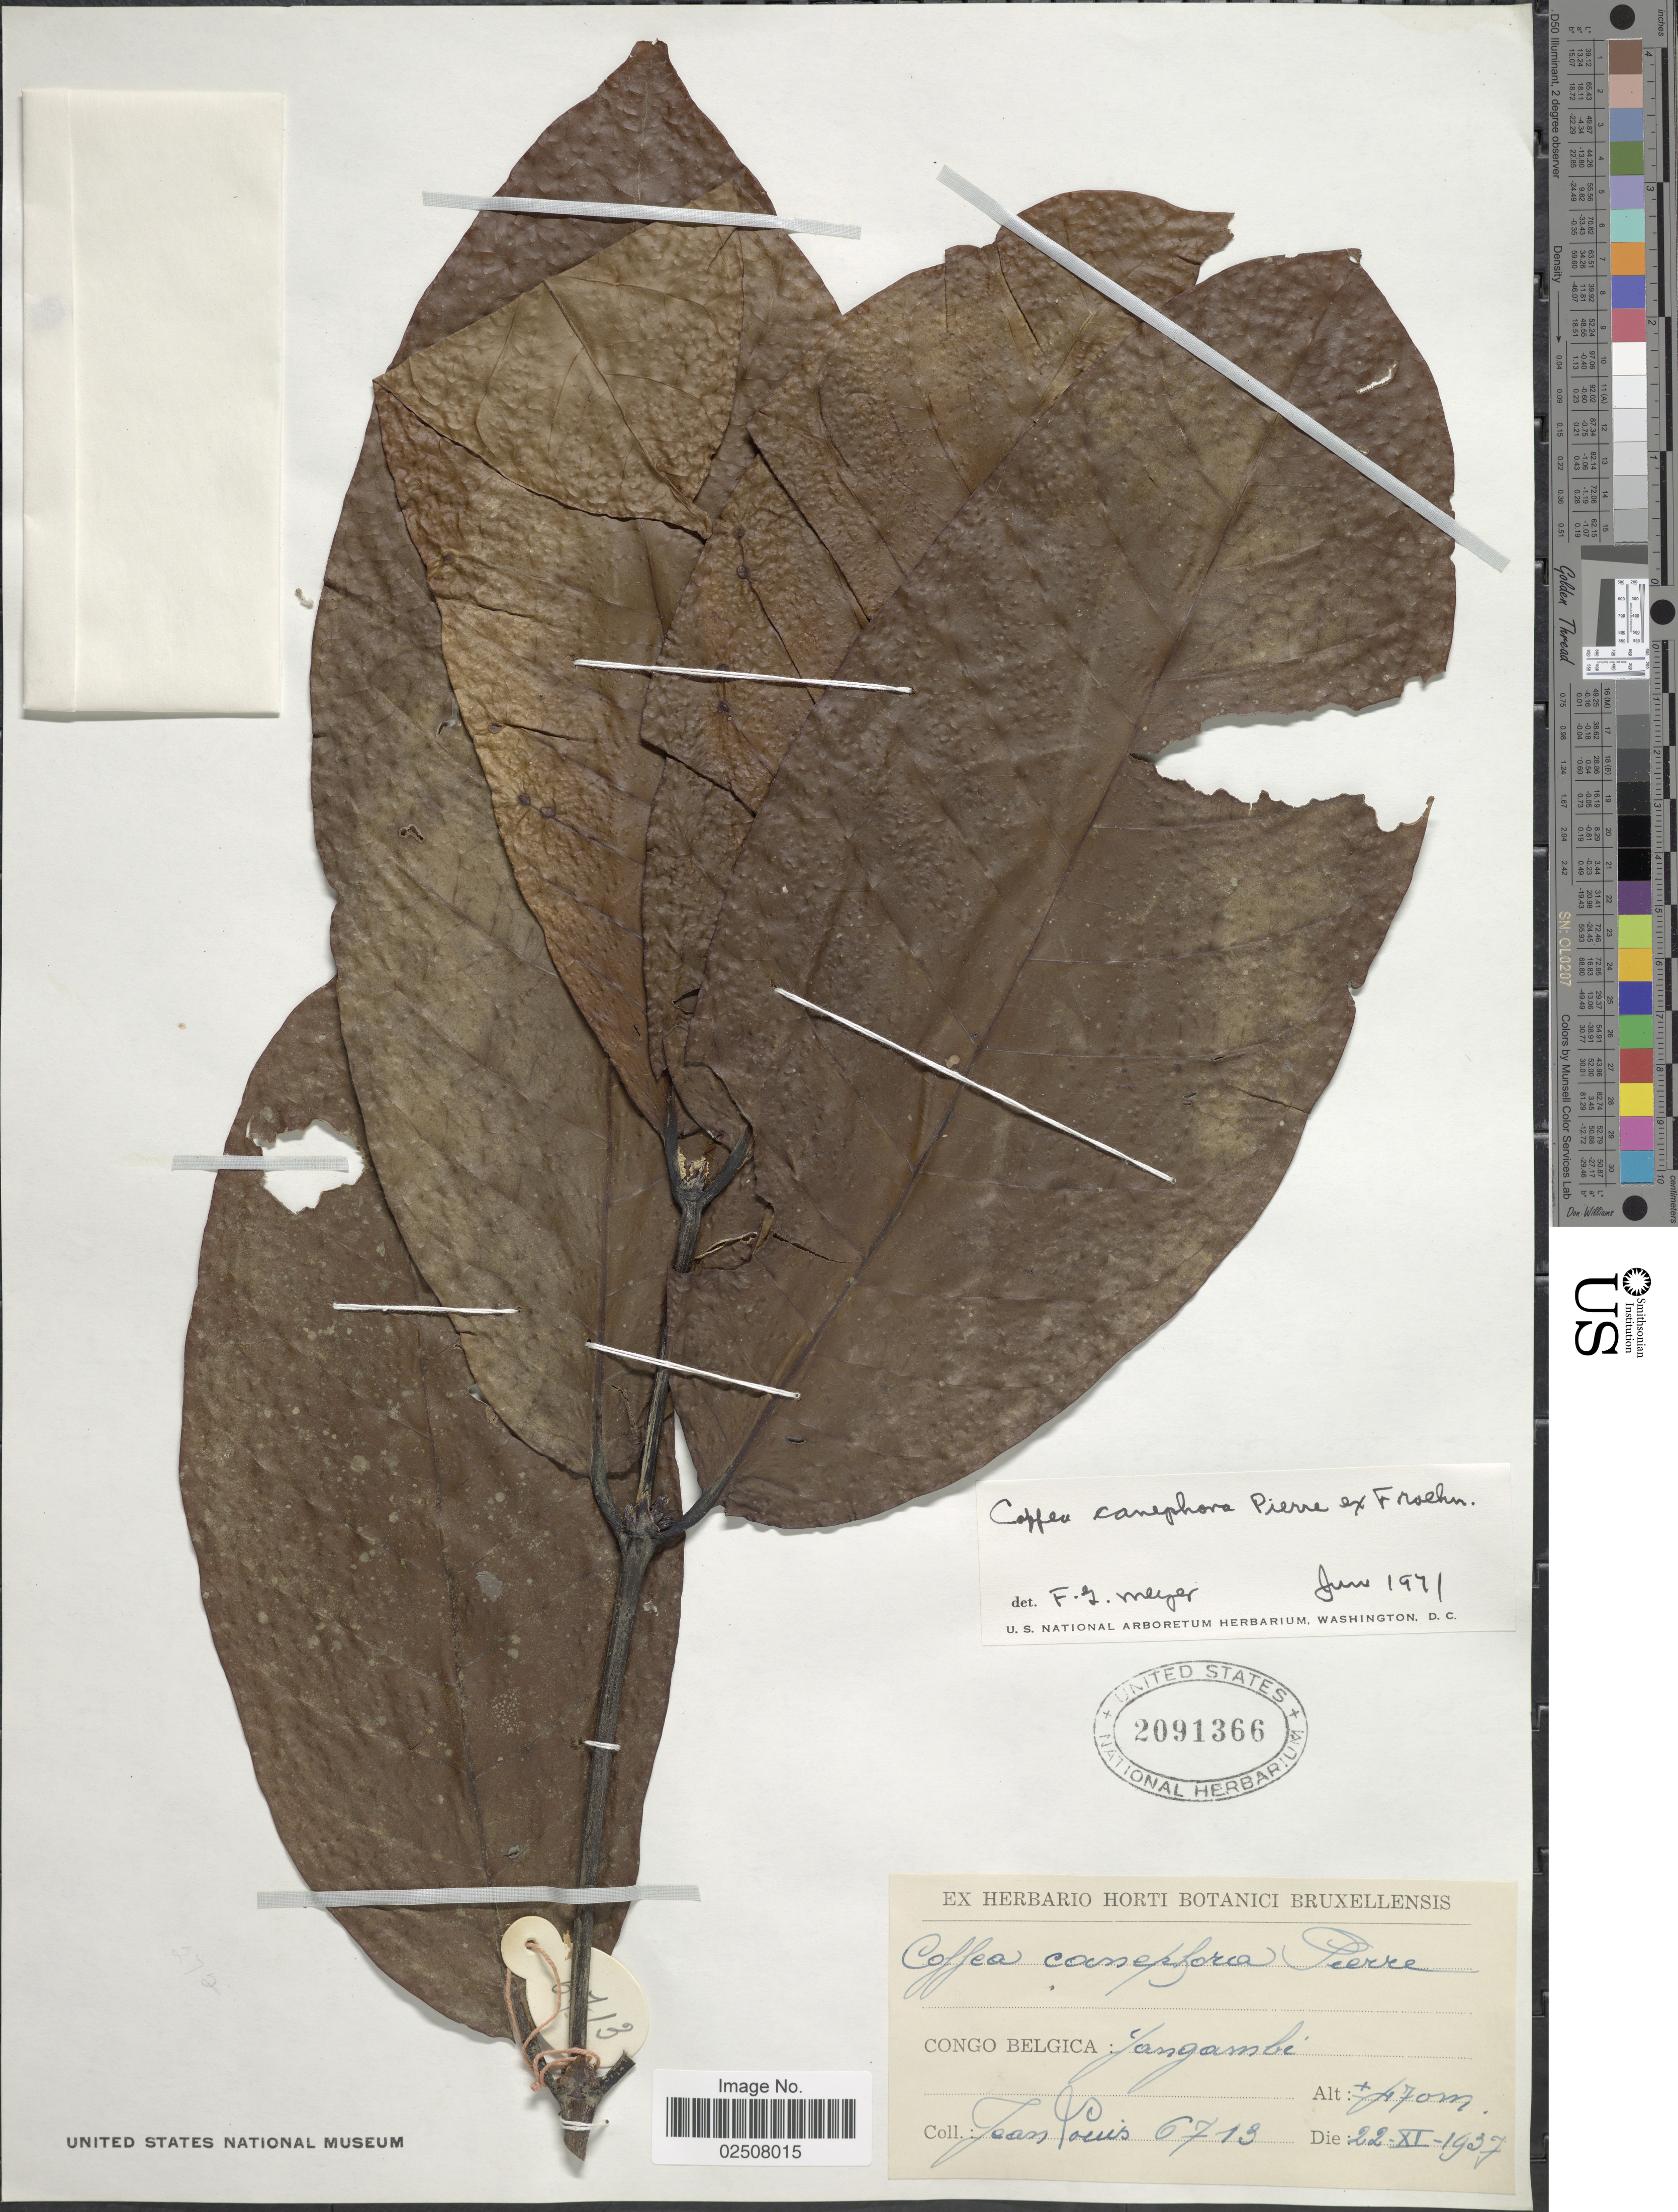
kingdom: Plantae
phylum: Tracheophyta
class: Magnoliopsida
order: Gentianales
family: Rubiaceae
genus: Coffea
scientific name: Coffea canephora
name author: Pierre ex A. Cunn.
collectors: J. Louis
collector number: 6713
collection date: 1937-11-22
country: Congo, Democratic Republic of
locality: Congo Belgica: Yangambi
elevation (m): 470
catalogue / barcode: US 2091366